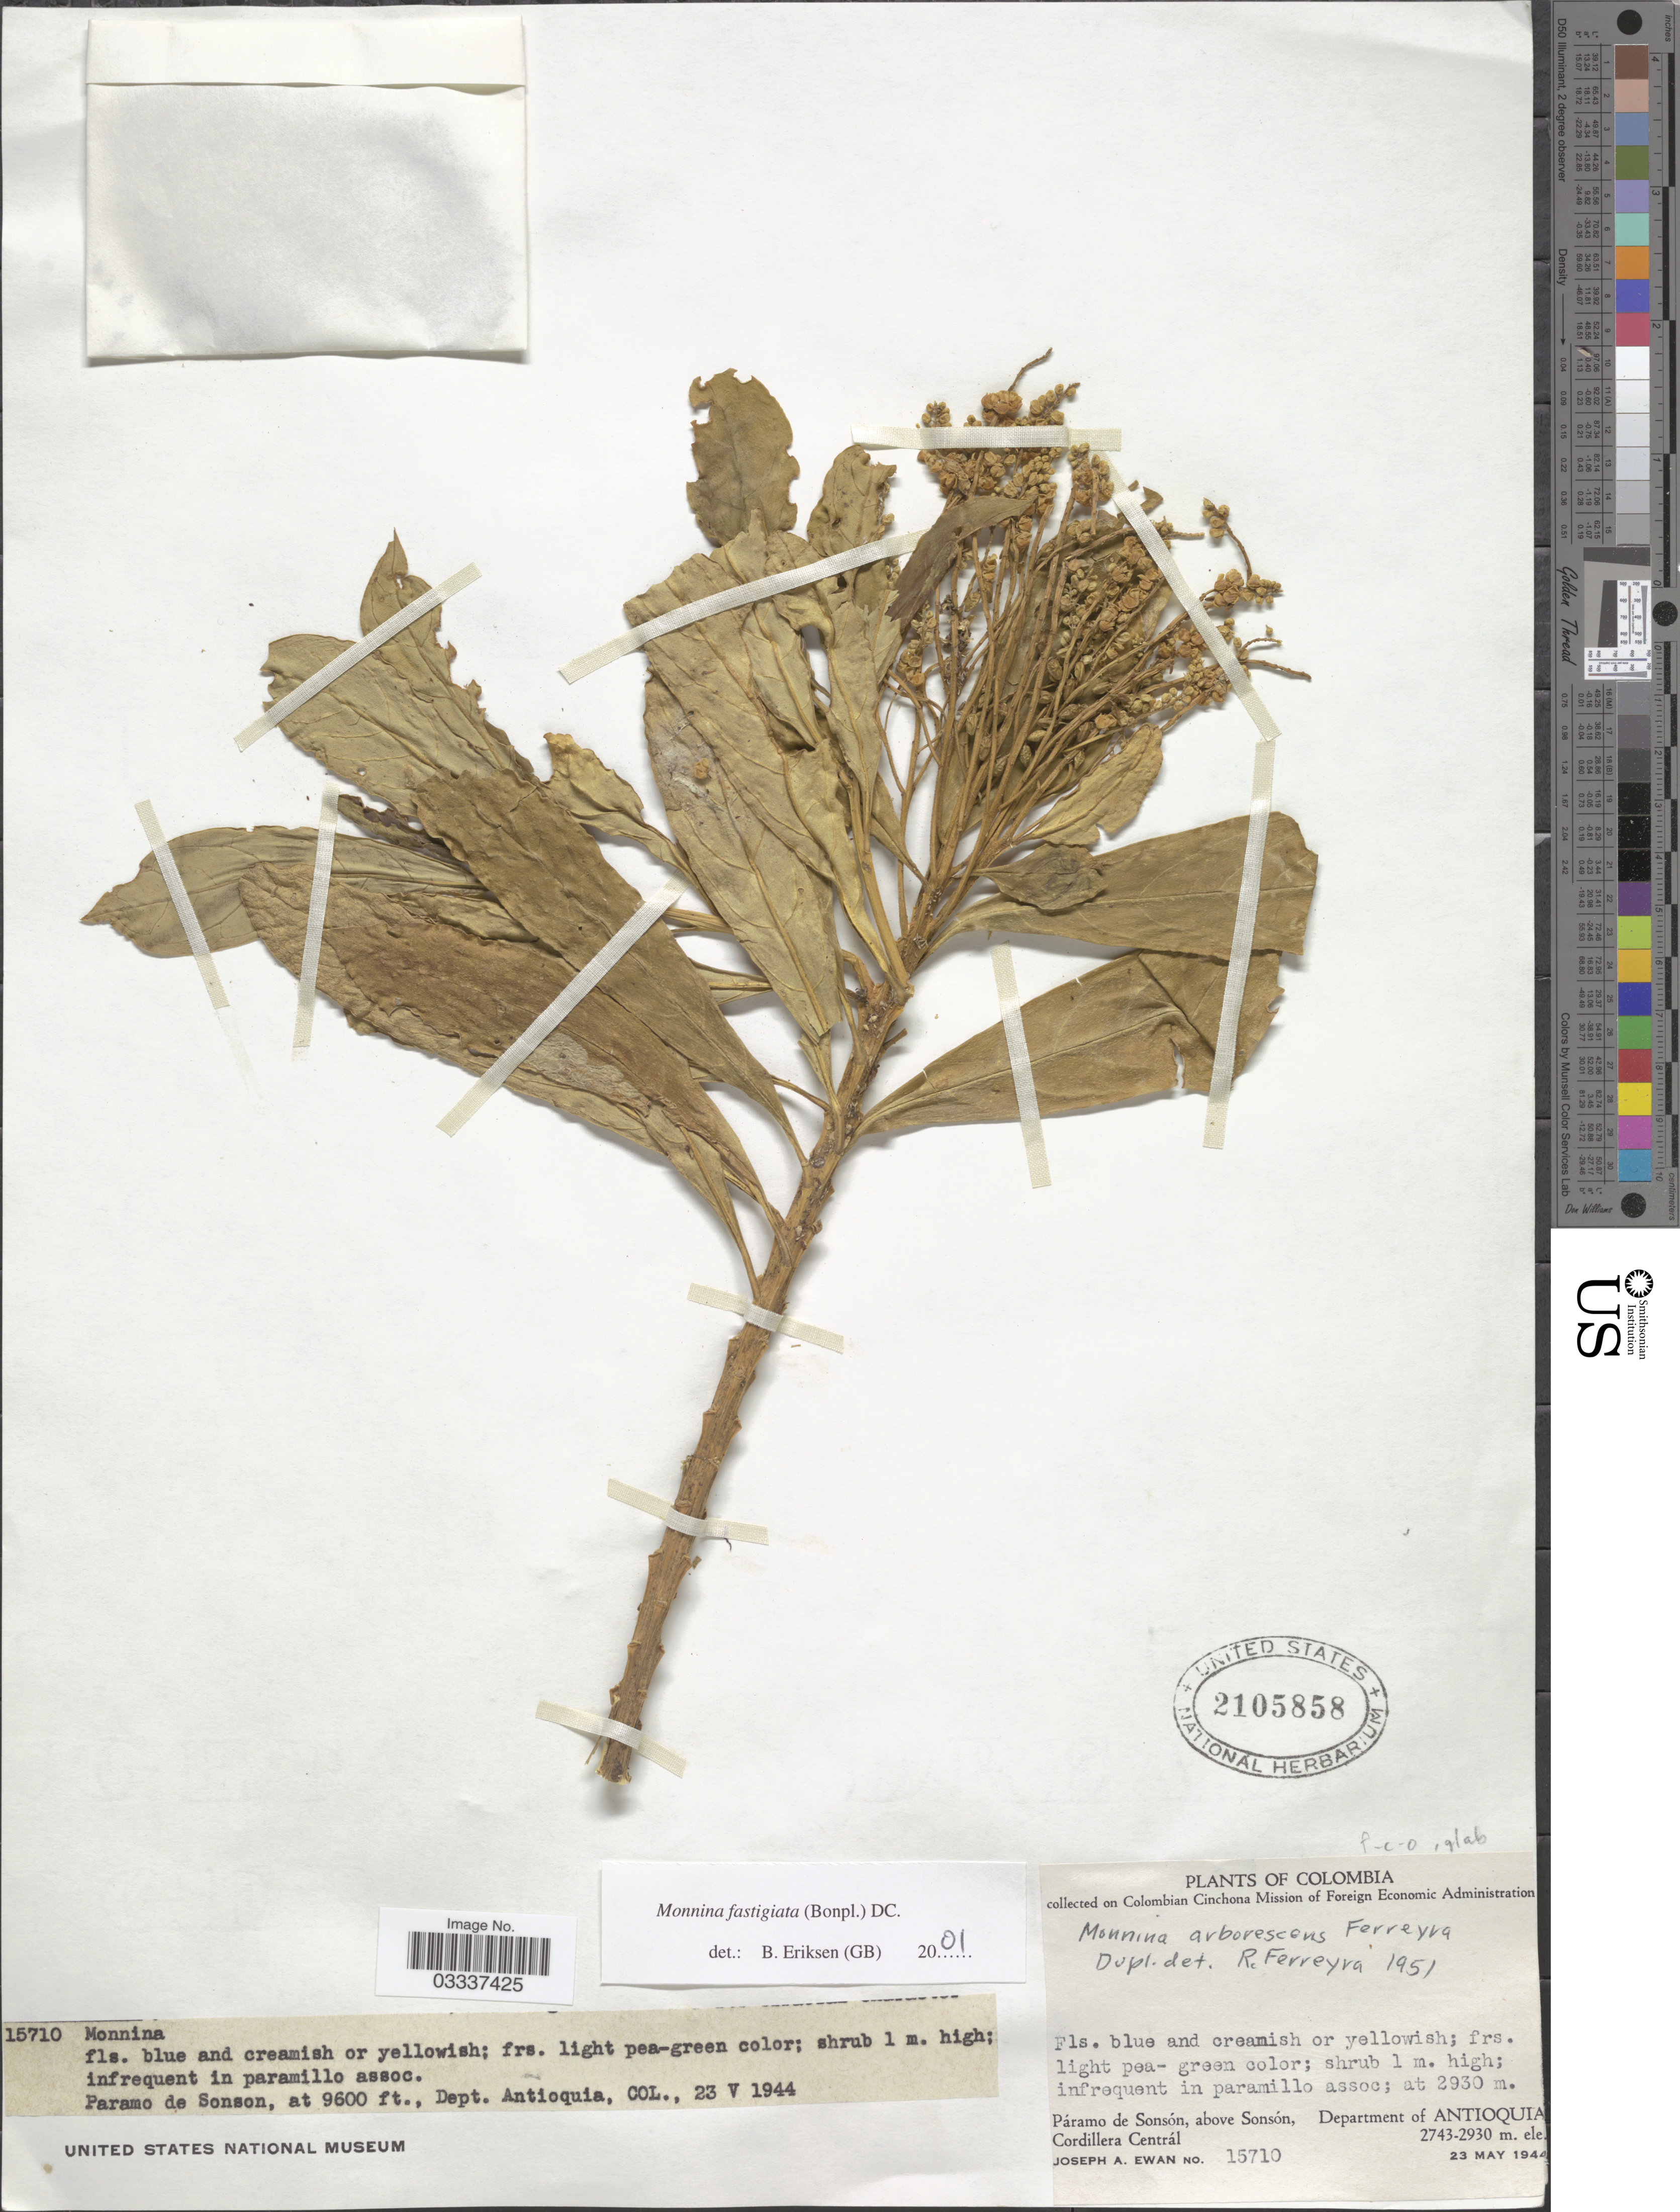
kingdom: Plantae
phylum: Tracheophyta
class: Magnoliopsida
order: Fabales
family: Polygalaceae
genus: Monnina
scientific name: Monnina fastigiata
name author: (Bonpl.) DC.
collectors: J. A. Ewan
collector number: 15710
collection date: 1944-05-23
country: Colombia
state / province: Antioquia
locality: Páramo de Sonsón, above Sonsón, Department of Antioquia, Cordillera Centrál.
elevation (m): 2930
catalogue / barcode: US 2105858